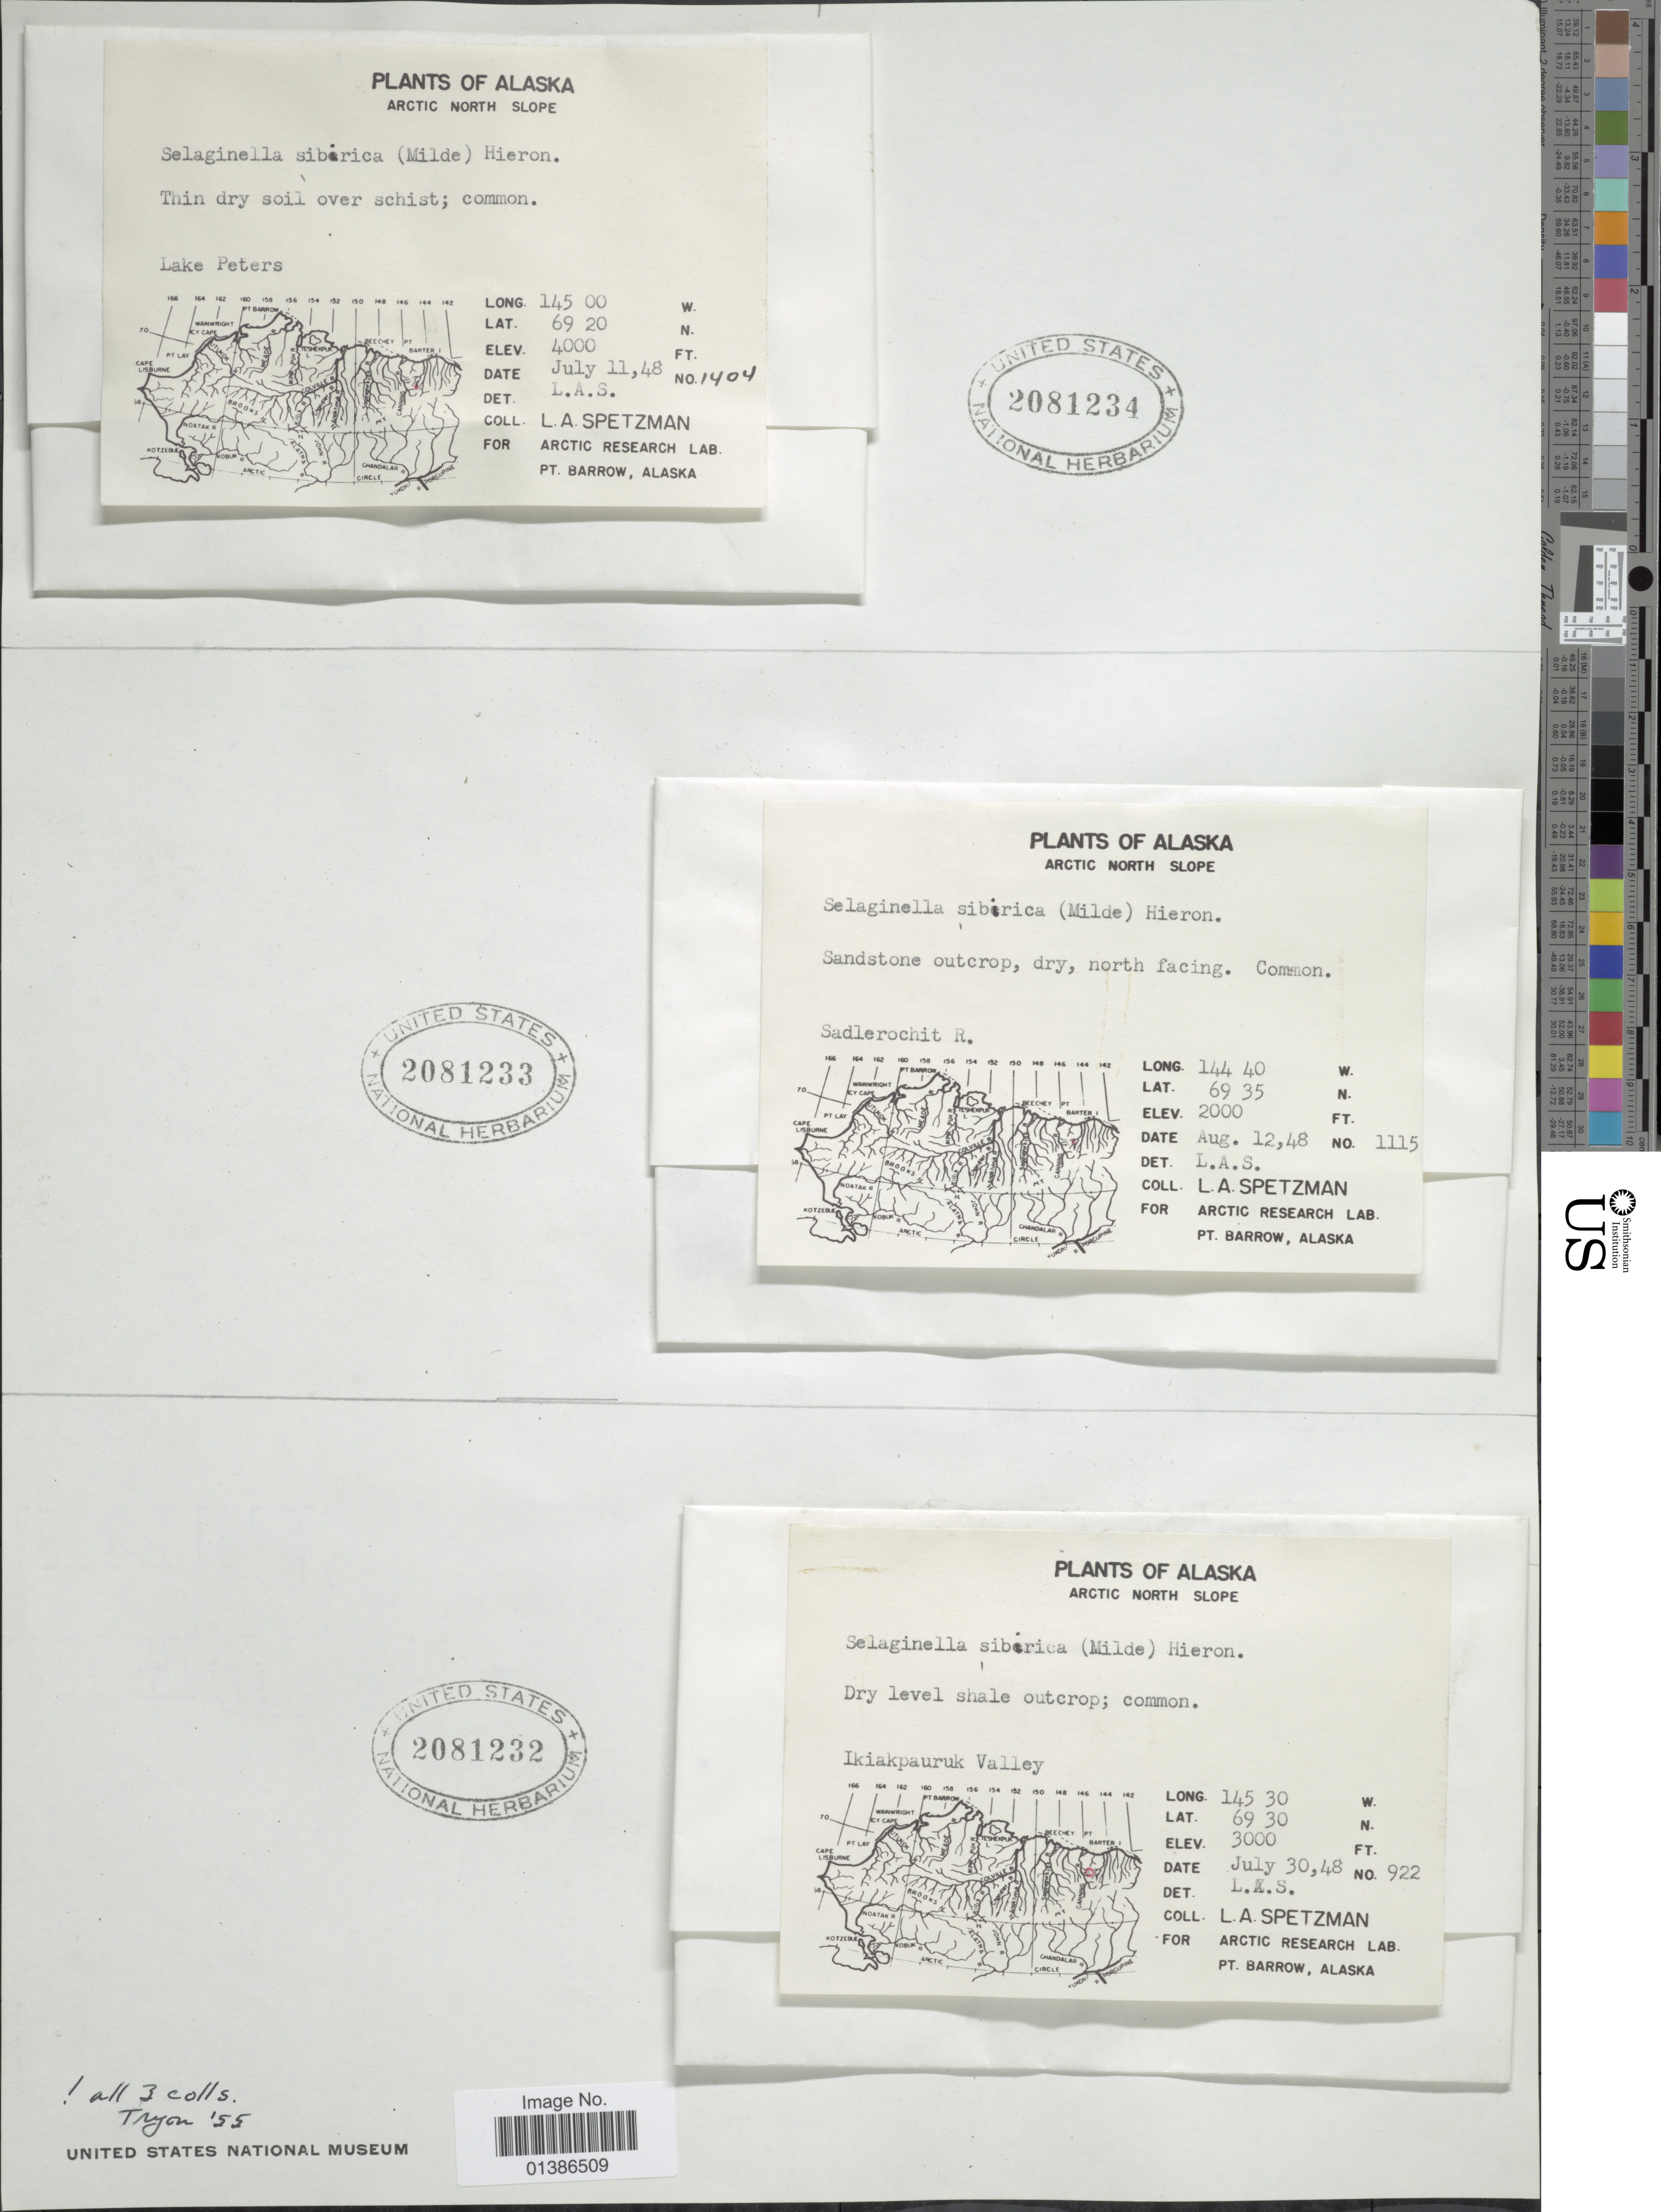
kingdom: Plantae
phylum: Tracheophyta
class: Lycopodiopsida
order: Selaginellales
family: Selaginellaceae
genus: Selaginella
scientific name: Selaginella sibirica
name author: (Milde) Hieron.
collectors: L. Spetzman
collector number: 922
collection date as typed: Transcribed d/m/y: 30/7/48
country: United States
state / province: Alaska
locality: Arctic North Slope. Ikiakpauruk Valley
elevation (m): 914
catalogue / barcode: US 2081232